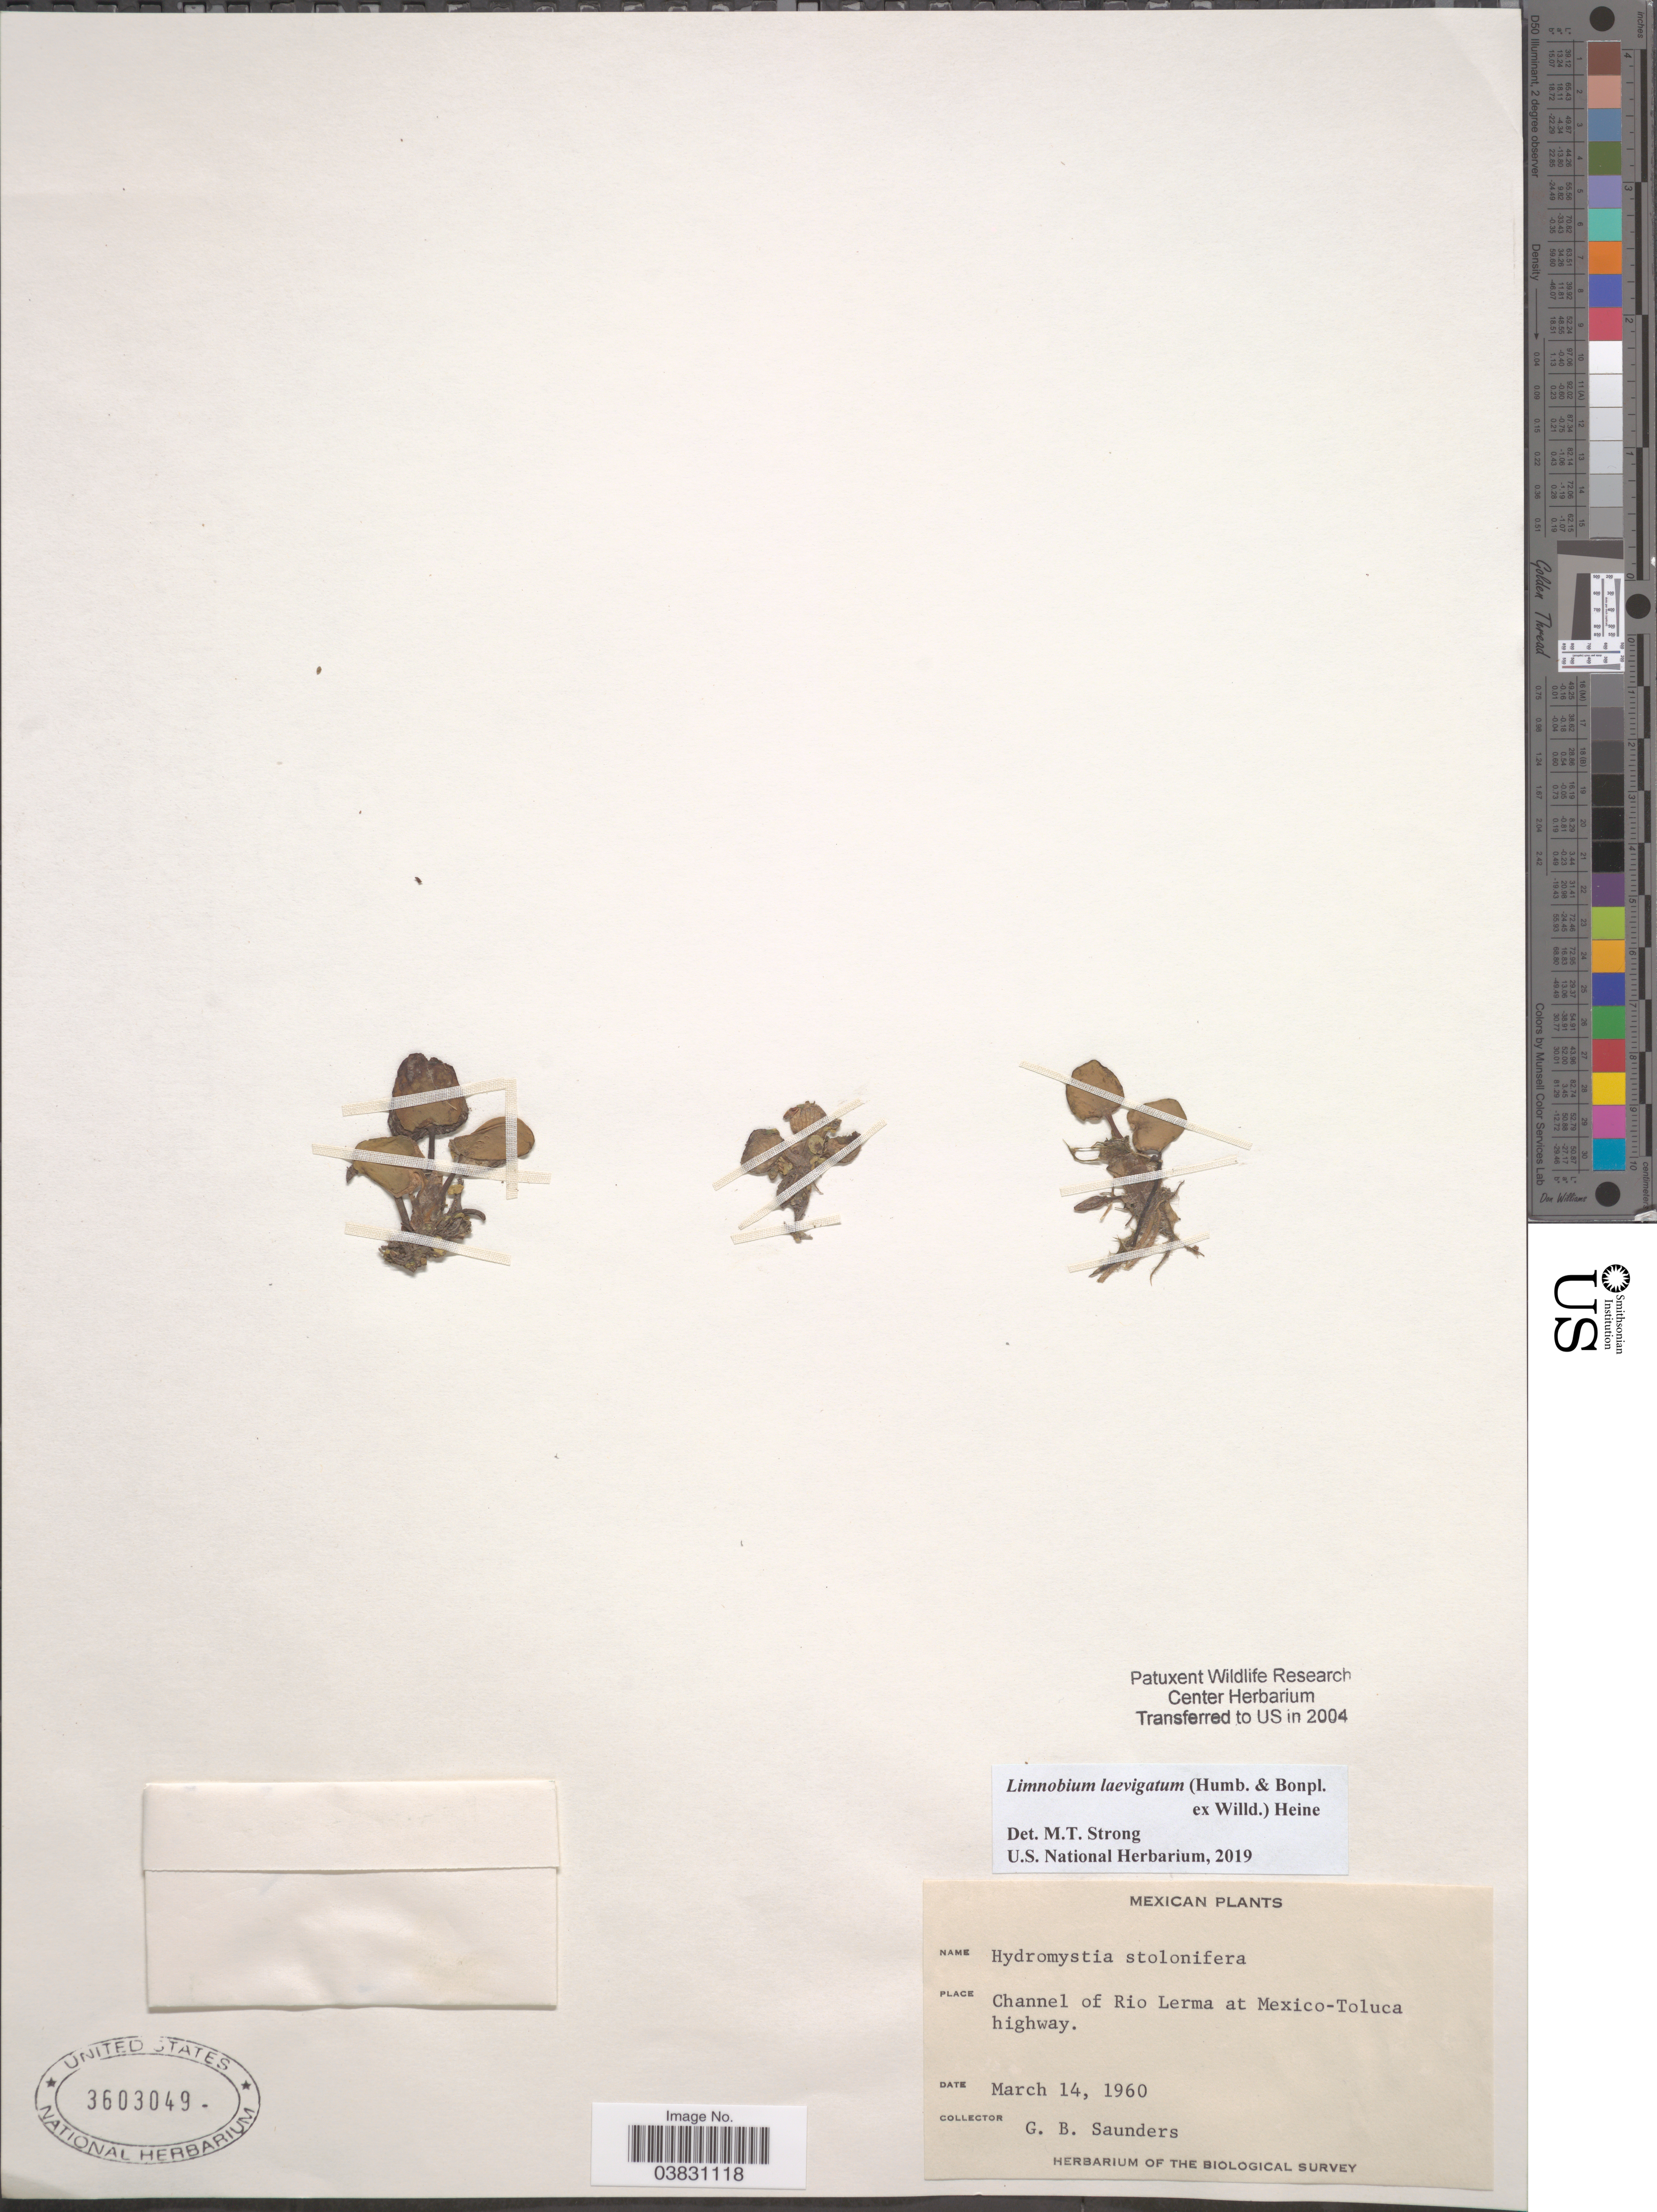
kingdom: Plantae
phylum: Tracheophyta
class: Liliopsida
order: Alismatales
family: Hydrocharitaceae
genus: Limnobium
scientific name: Limnobium laevigatum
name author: (Humb. & Bonpl. ex Willd.) Heine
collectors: G. B. Saunders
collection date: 1960-03-14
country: Mexico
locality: Channel of Rio Lerma at Mexico-Toluca highway.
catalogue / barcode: US 3603049